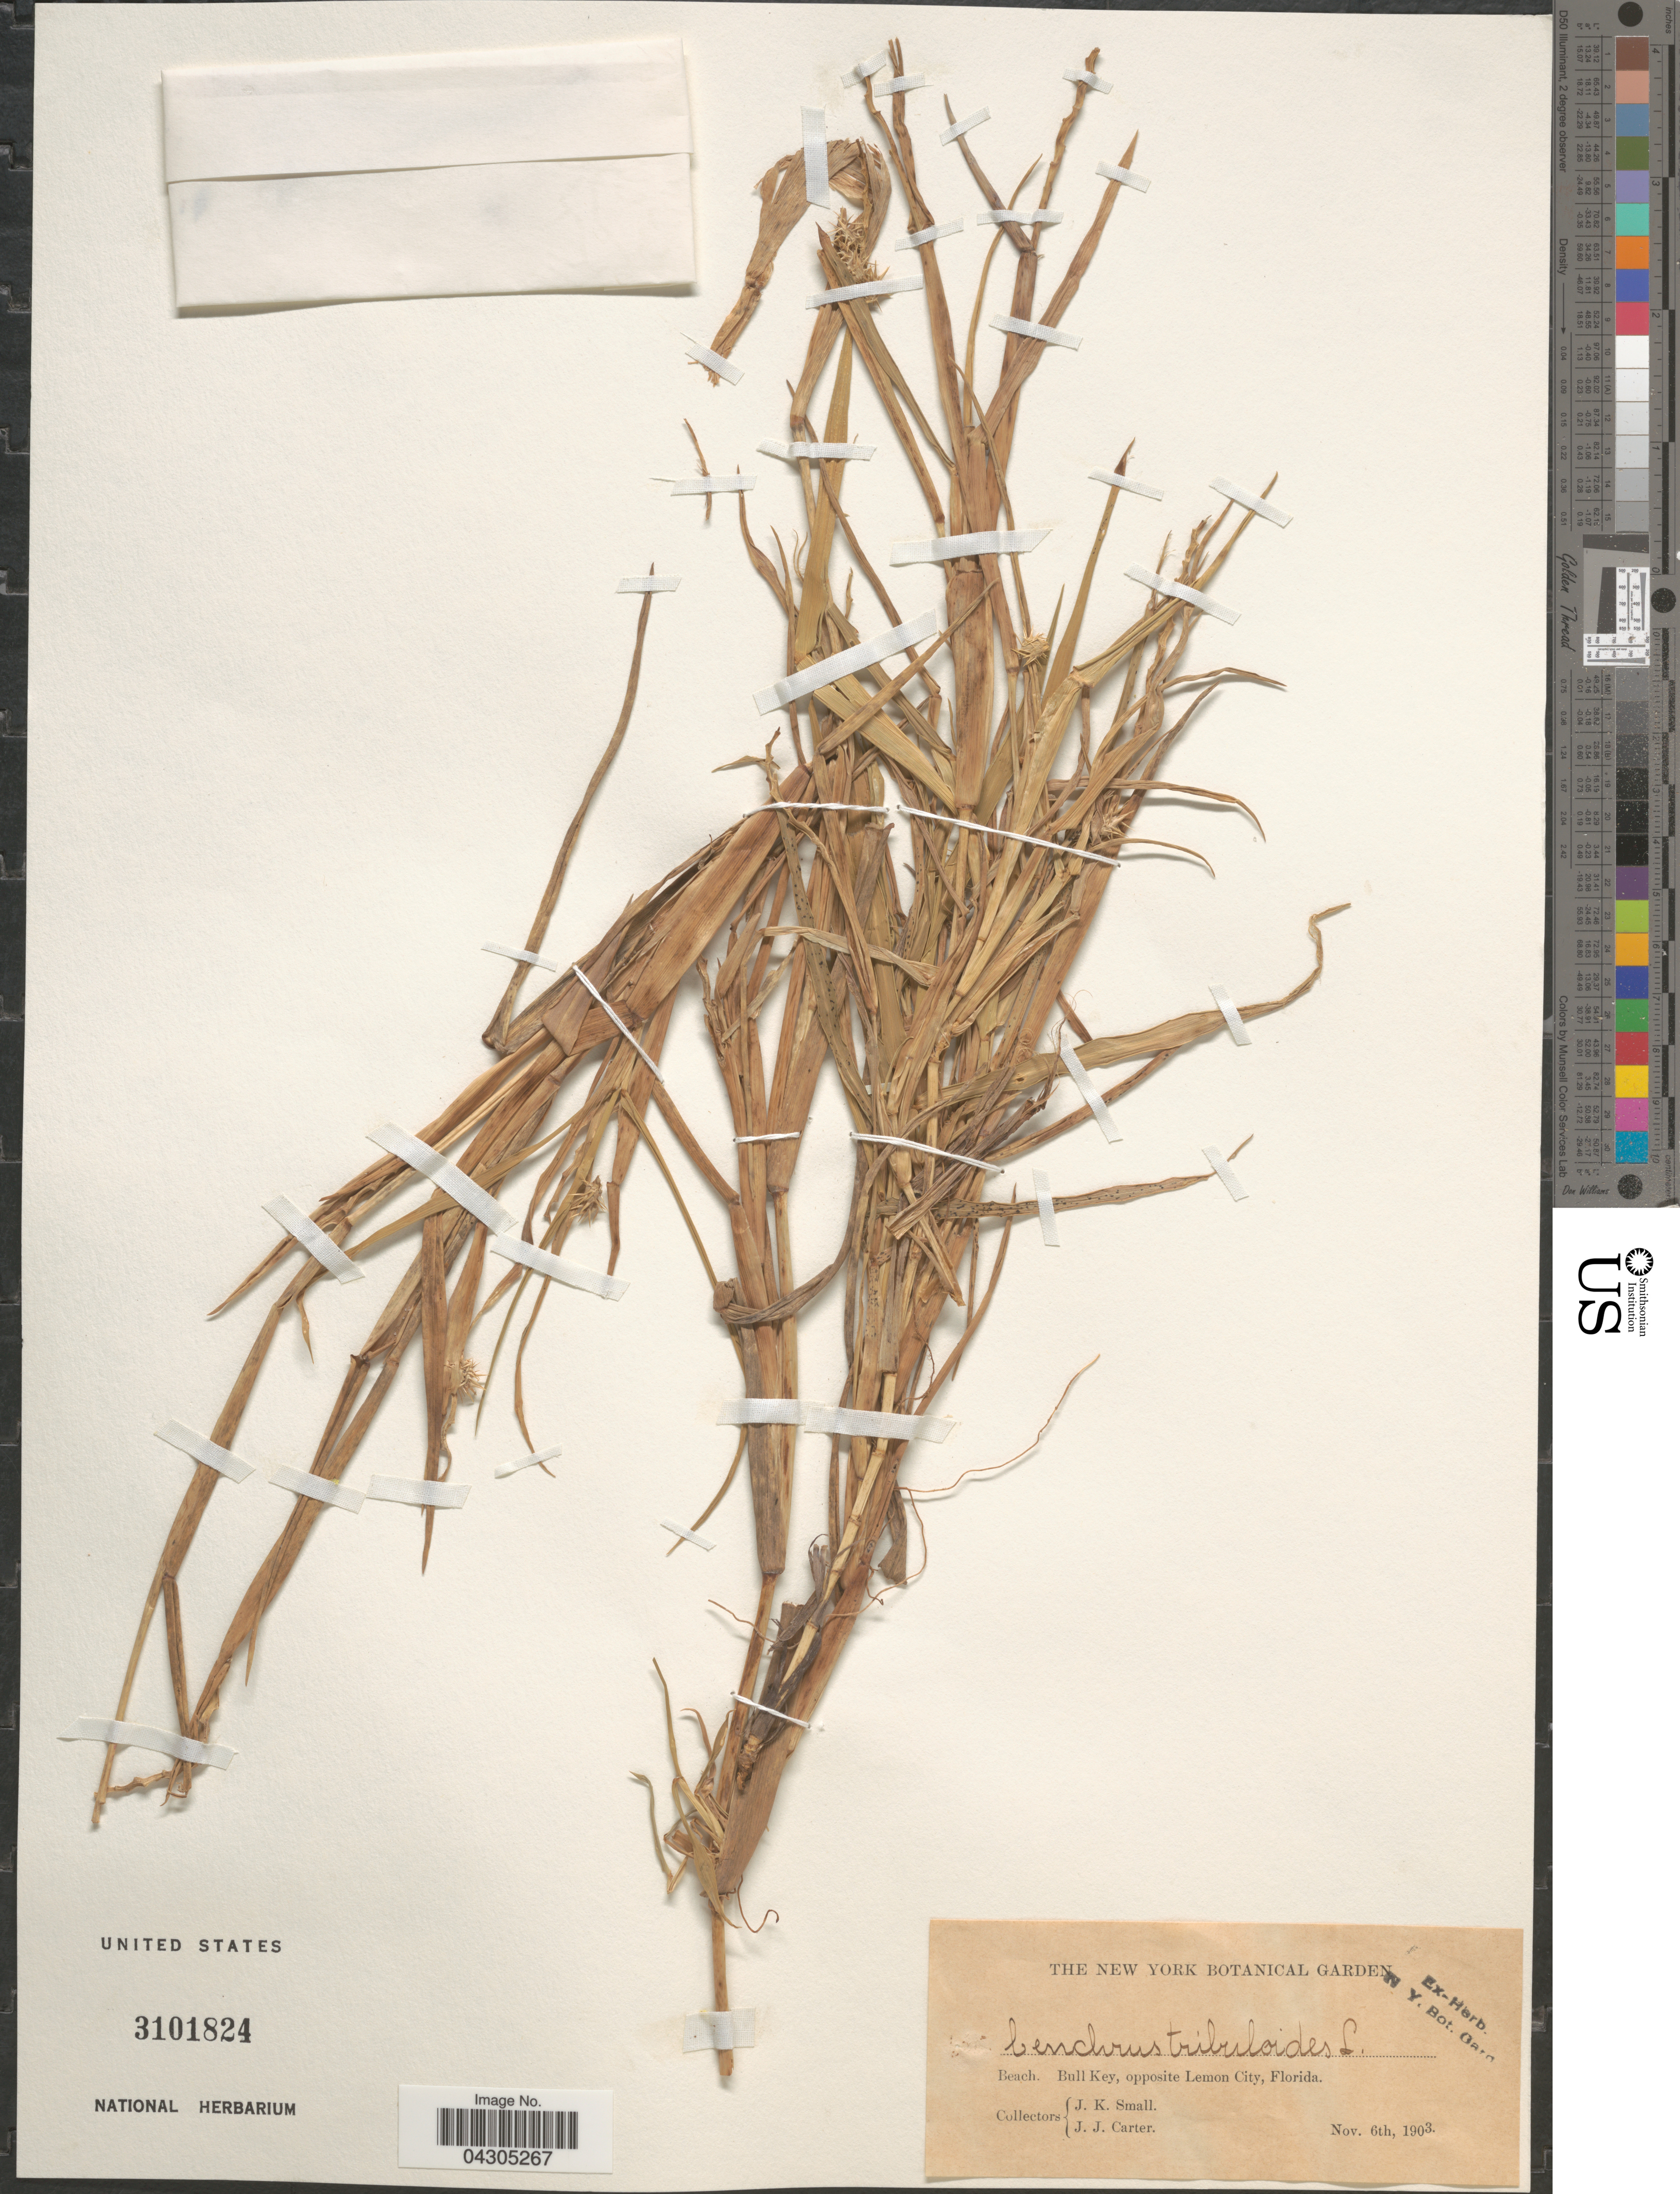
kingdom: Plantae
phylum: Tracheophyta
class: Liliopsida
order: Poales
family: Poaceae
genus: Cenchrus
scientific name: Cenchrus tribuloides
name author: L.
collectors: J. K. Small & J. Carter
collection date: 1903-11-06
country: United States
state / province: Florida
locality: Bull Key, opposite Lemon City.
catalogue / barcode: US 3101824